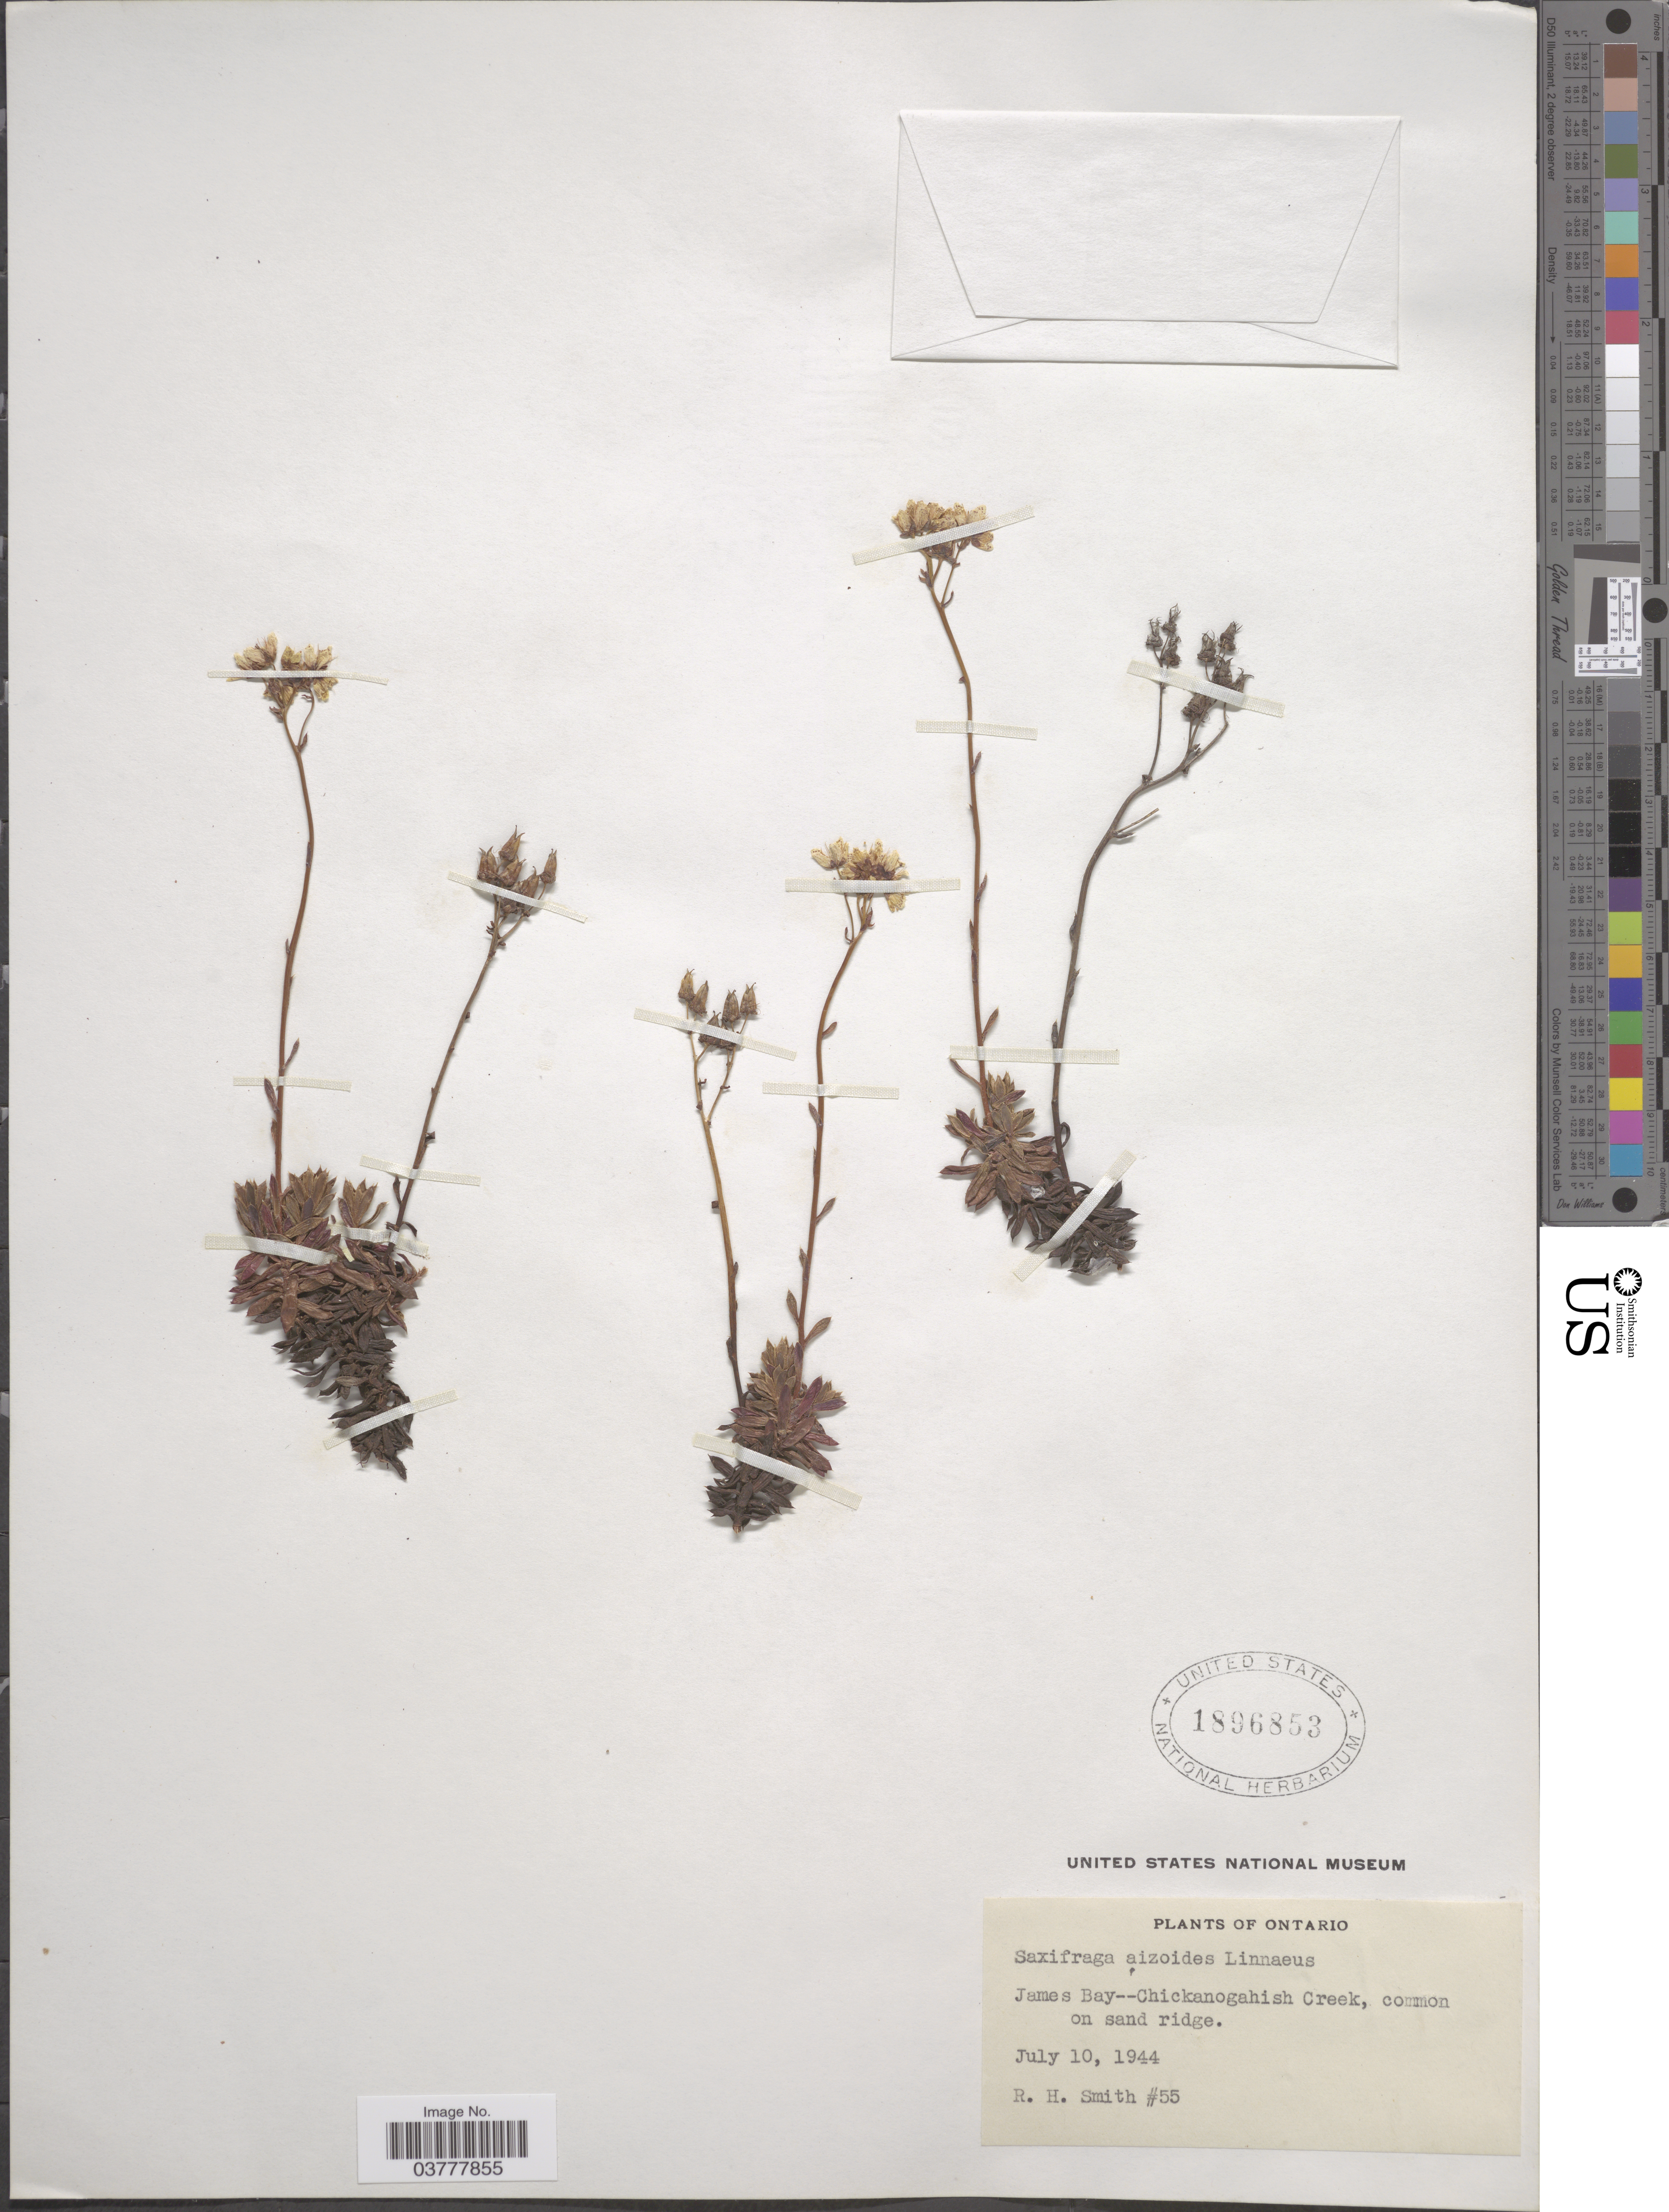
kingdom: Plantae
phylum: Tracheophyta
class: Magnoliopsida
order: Saxifragales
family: Saxifragaceae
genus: Saxifraga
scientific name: Saxifraga aizoides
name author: L.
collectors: R. H. Smith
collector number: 55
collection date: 1944-07-10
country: Canada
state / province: Ontario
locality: James Bay - Chickanogahish Creek, common on sand ridge.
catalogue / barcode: US 1896853